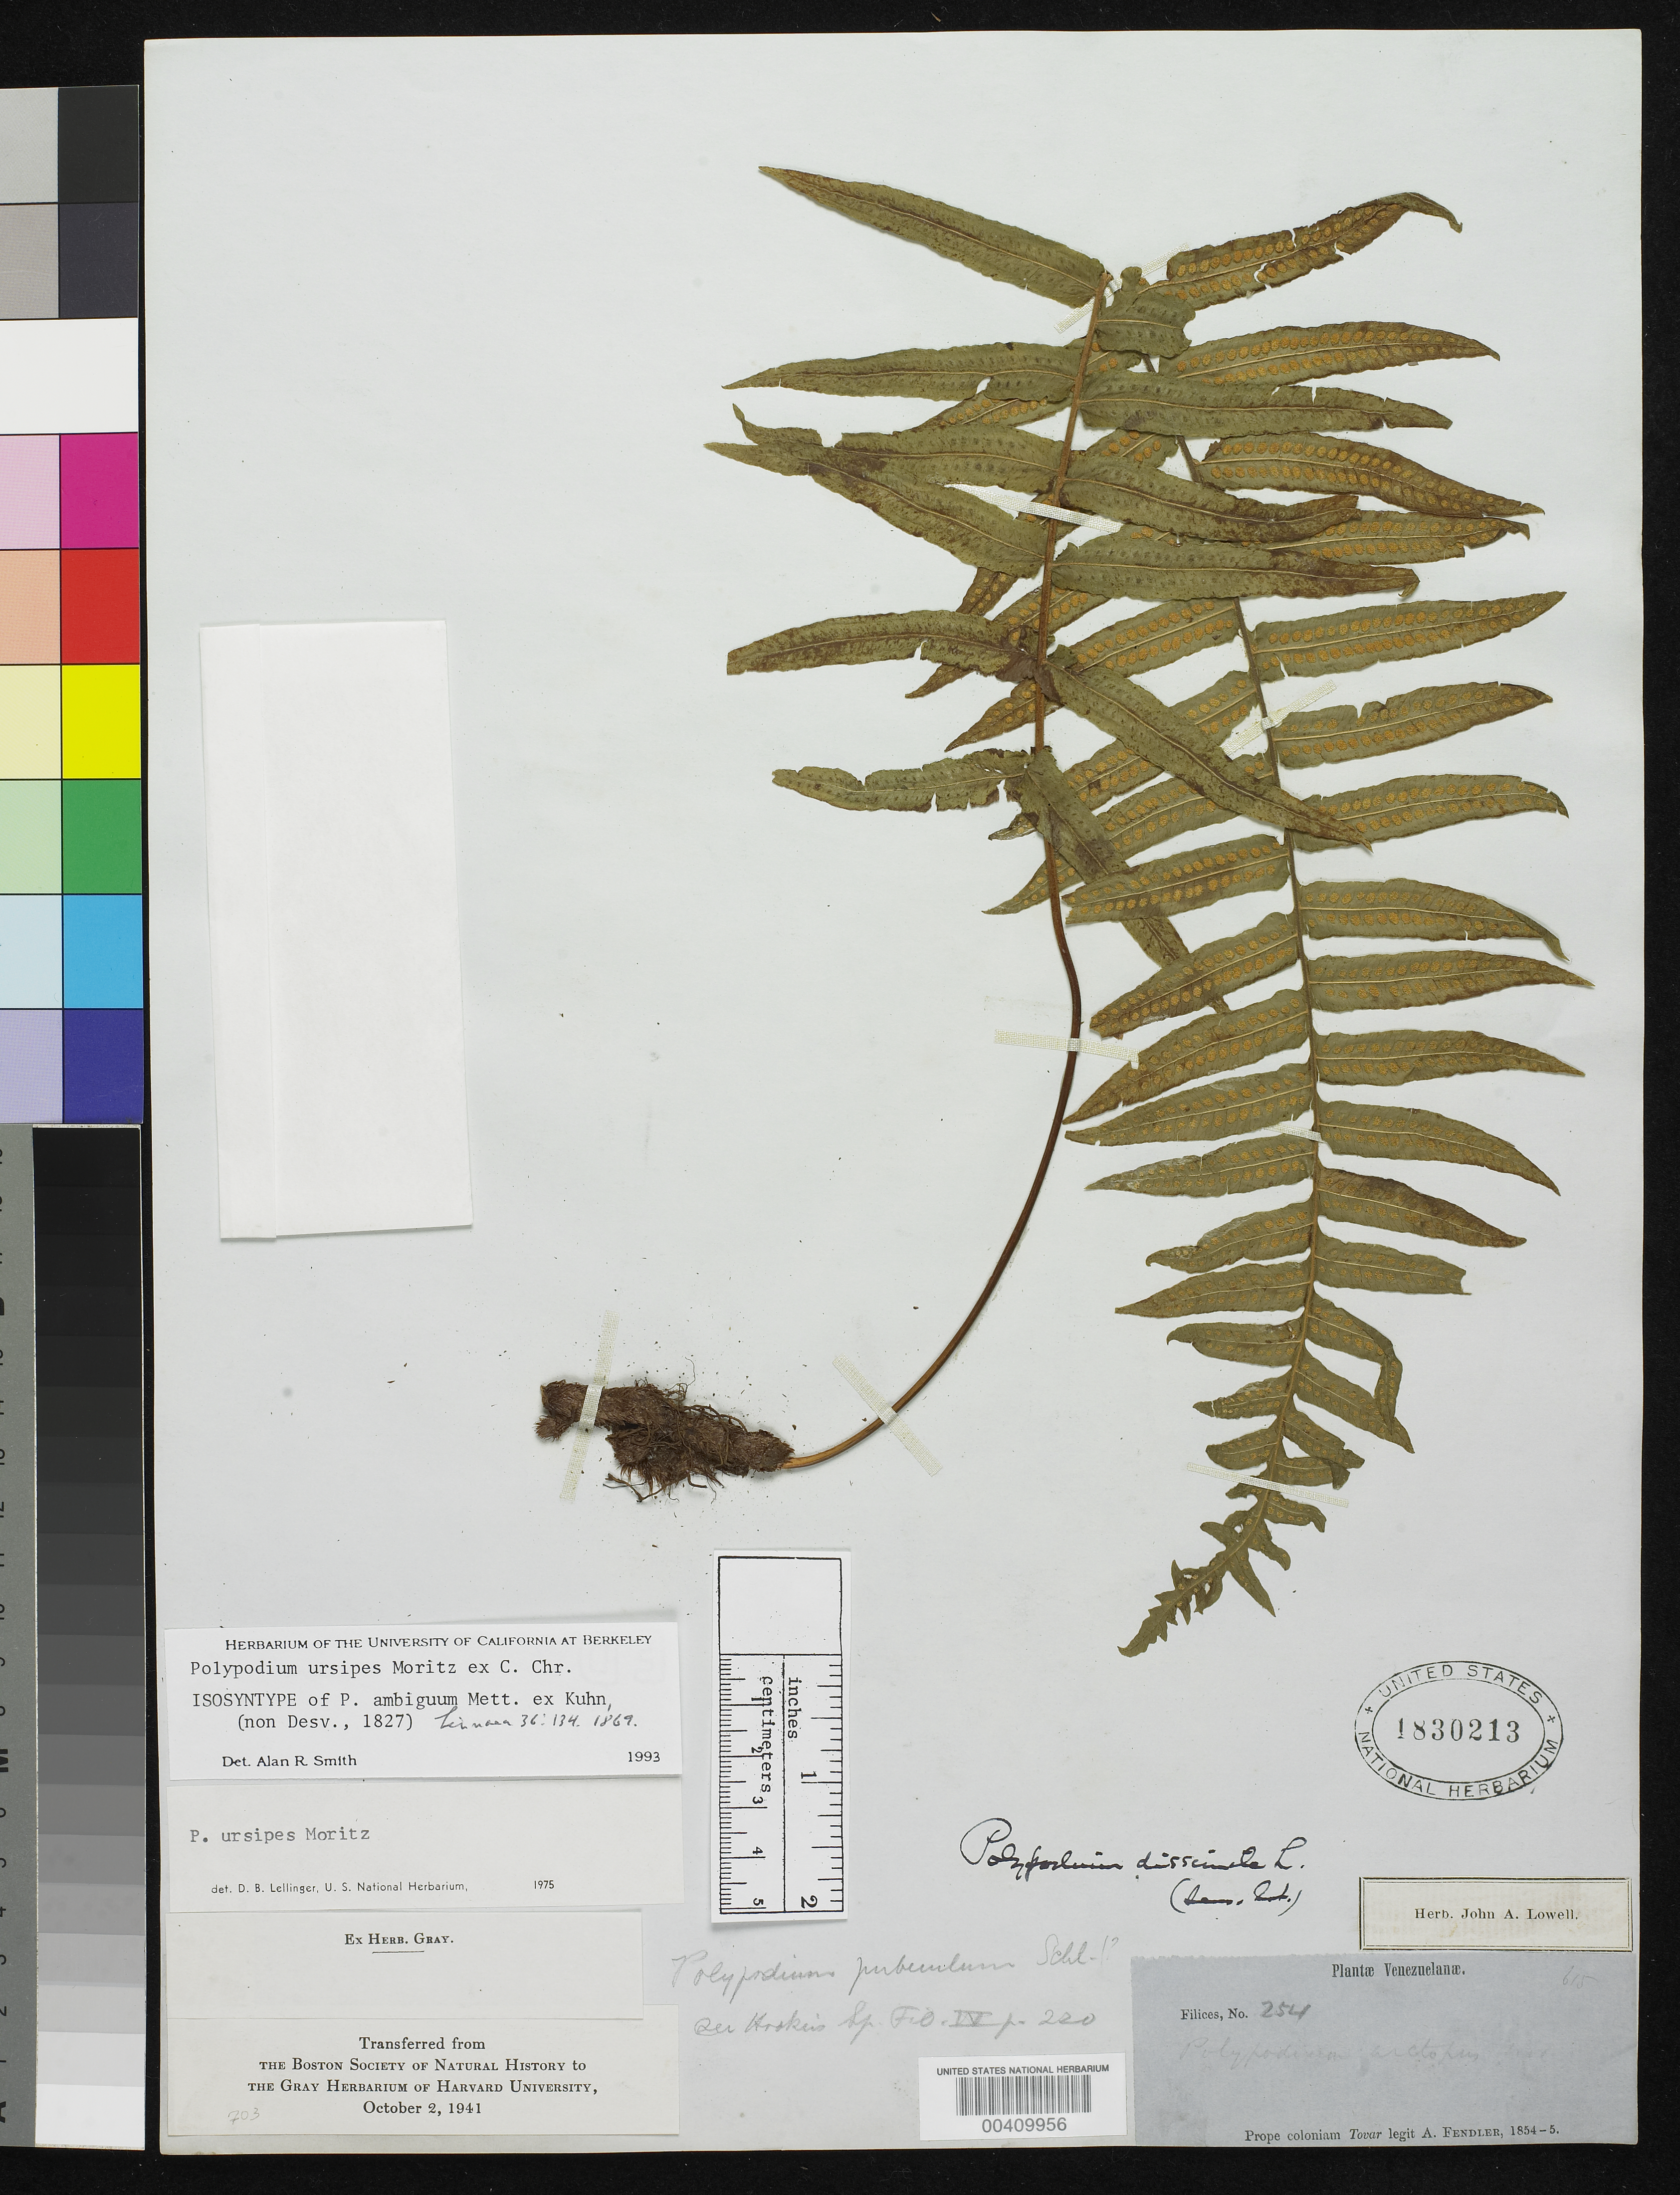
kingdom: Plantae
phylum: Tracheophyta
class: Polypodiopsida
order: Polypodiales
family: Polypodiaceae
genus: Polypodium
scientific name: Polypodium ambiguum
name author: Mett. ex Kuhn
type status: Lectotype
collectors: A. Fendler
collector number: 254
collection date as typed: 1854 to -- --- 1855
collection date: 1854/1855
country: Venezuela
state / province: Aragua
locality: Prope Coloniam Tovar [Near Colonia Tovar].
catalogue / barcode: US 1830213